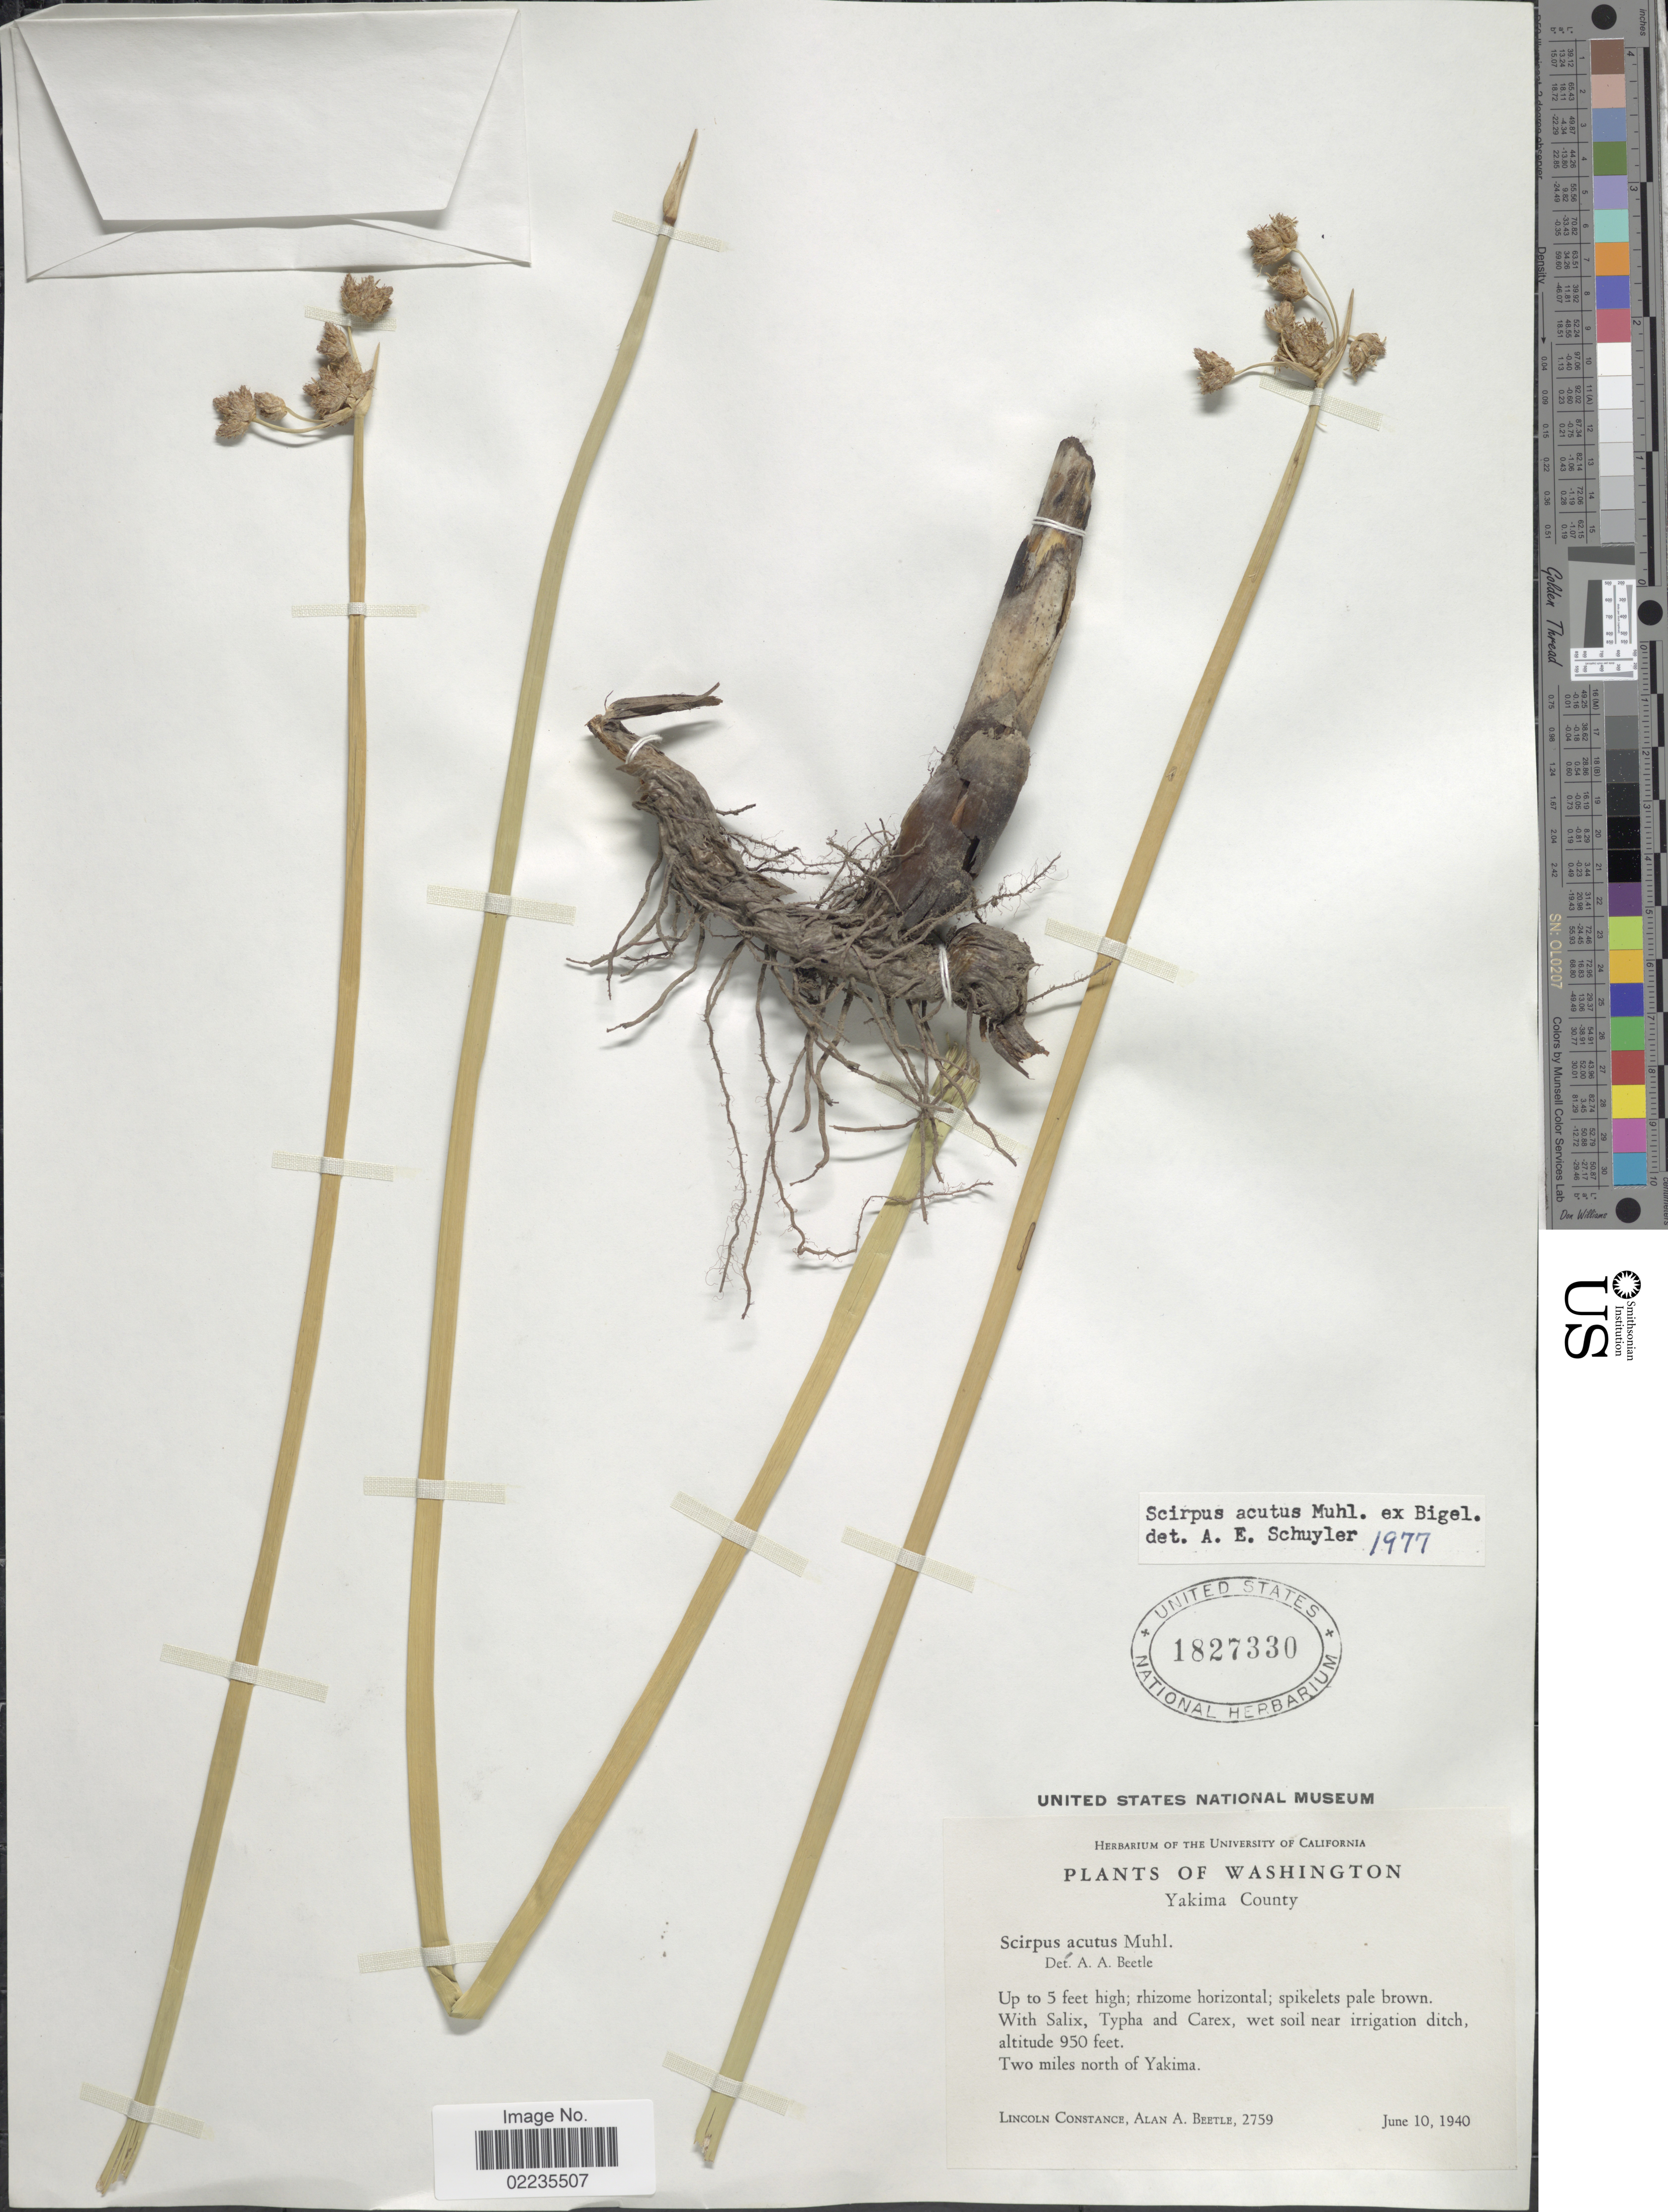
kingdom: Plantae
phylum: Tracheophyta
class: Liliopsida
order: Poales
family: Cyperaceae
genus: Schoenoplectus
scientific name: Schoenoplectus acutus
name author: (Muhl. ex Bigelow) Á. Löve & D. Löve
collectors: L. Constance & A. A. Beetle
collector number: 2759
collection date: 1940-06-10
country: United States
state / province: Washington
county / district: Yakima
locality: Yakima County, Two miles north of Yakima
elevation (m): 290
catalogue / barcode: US 1827330